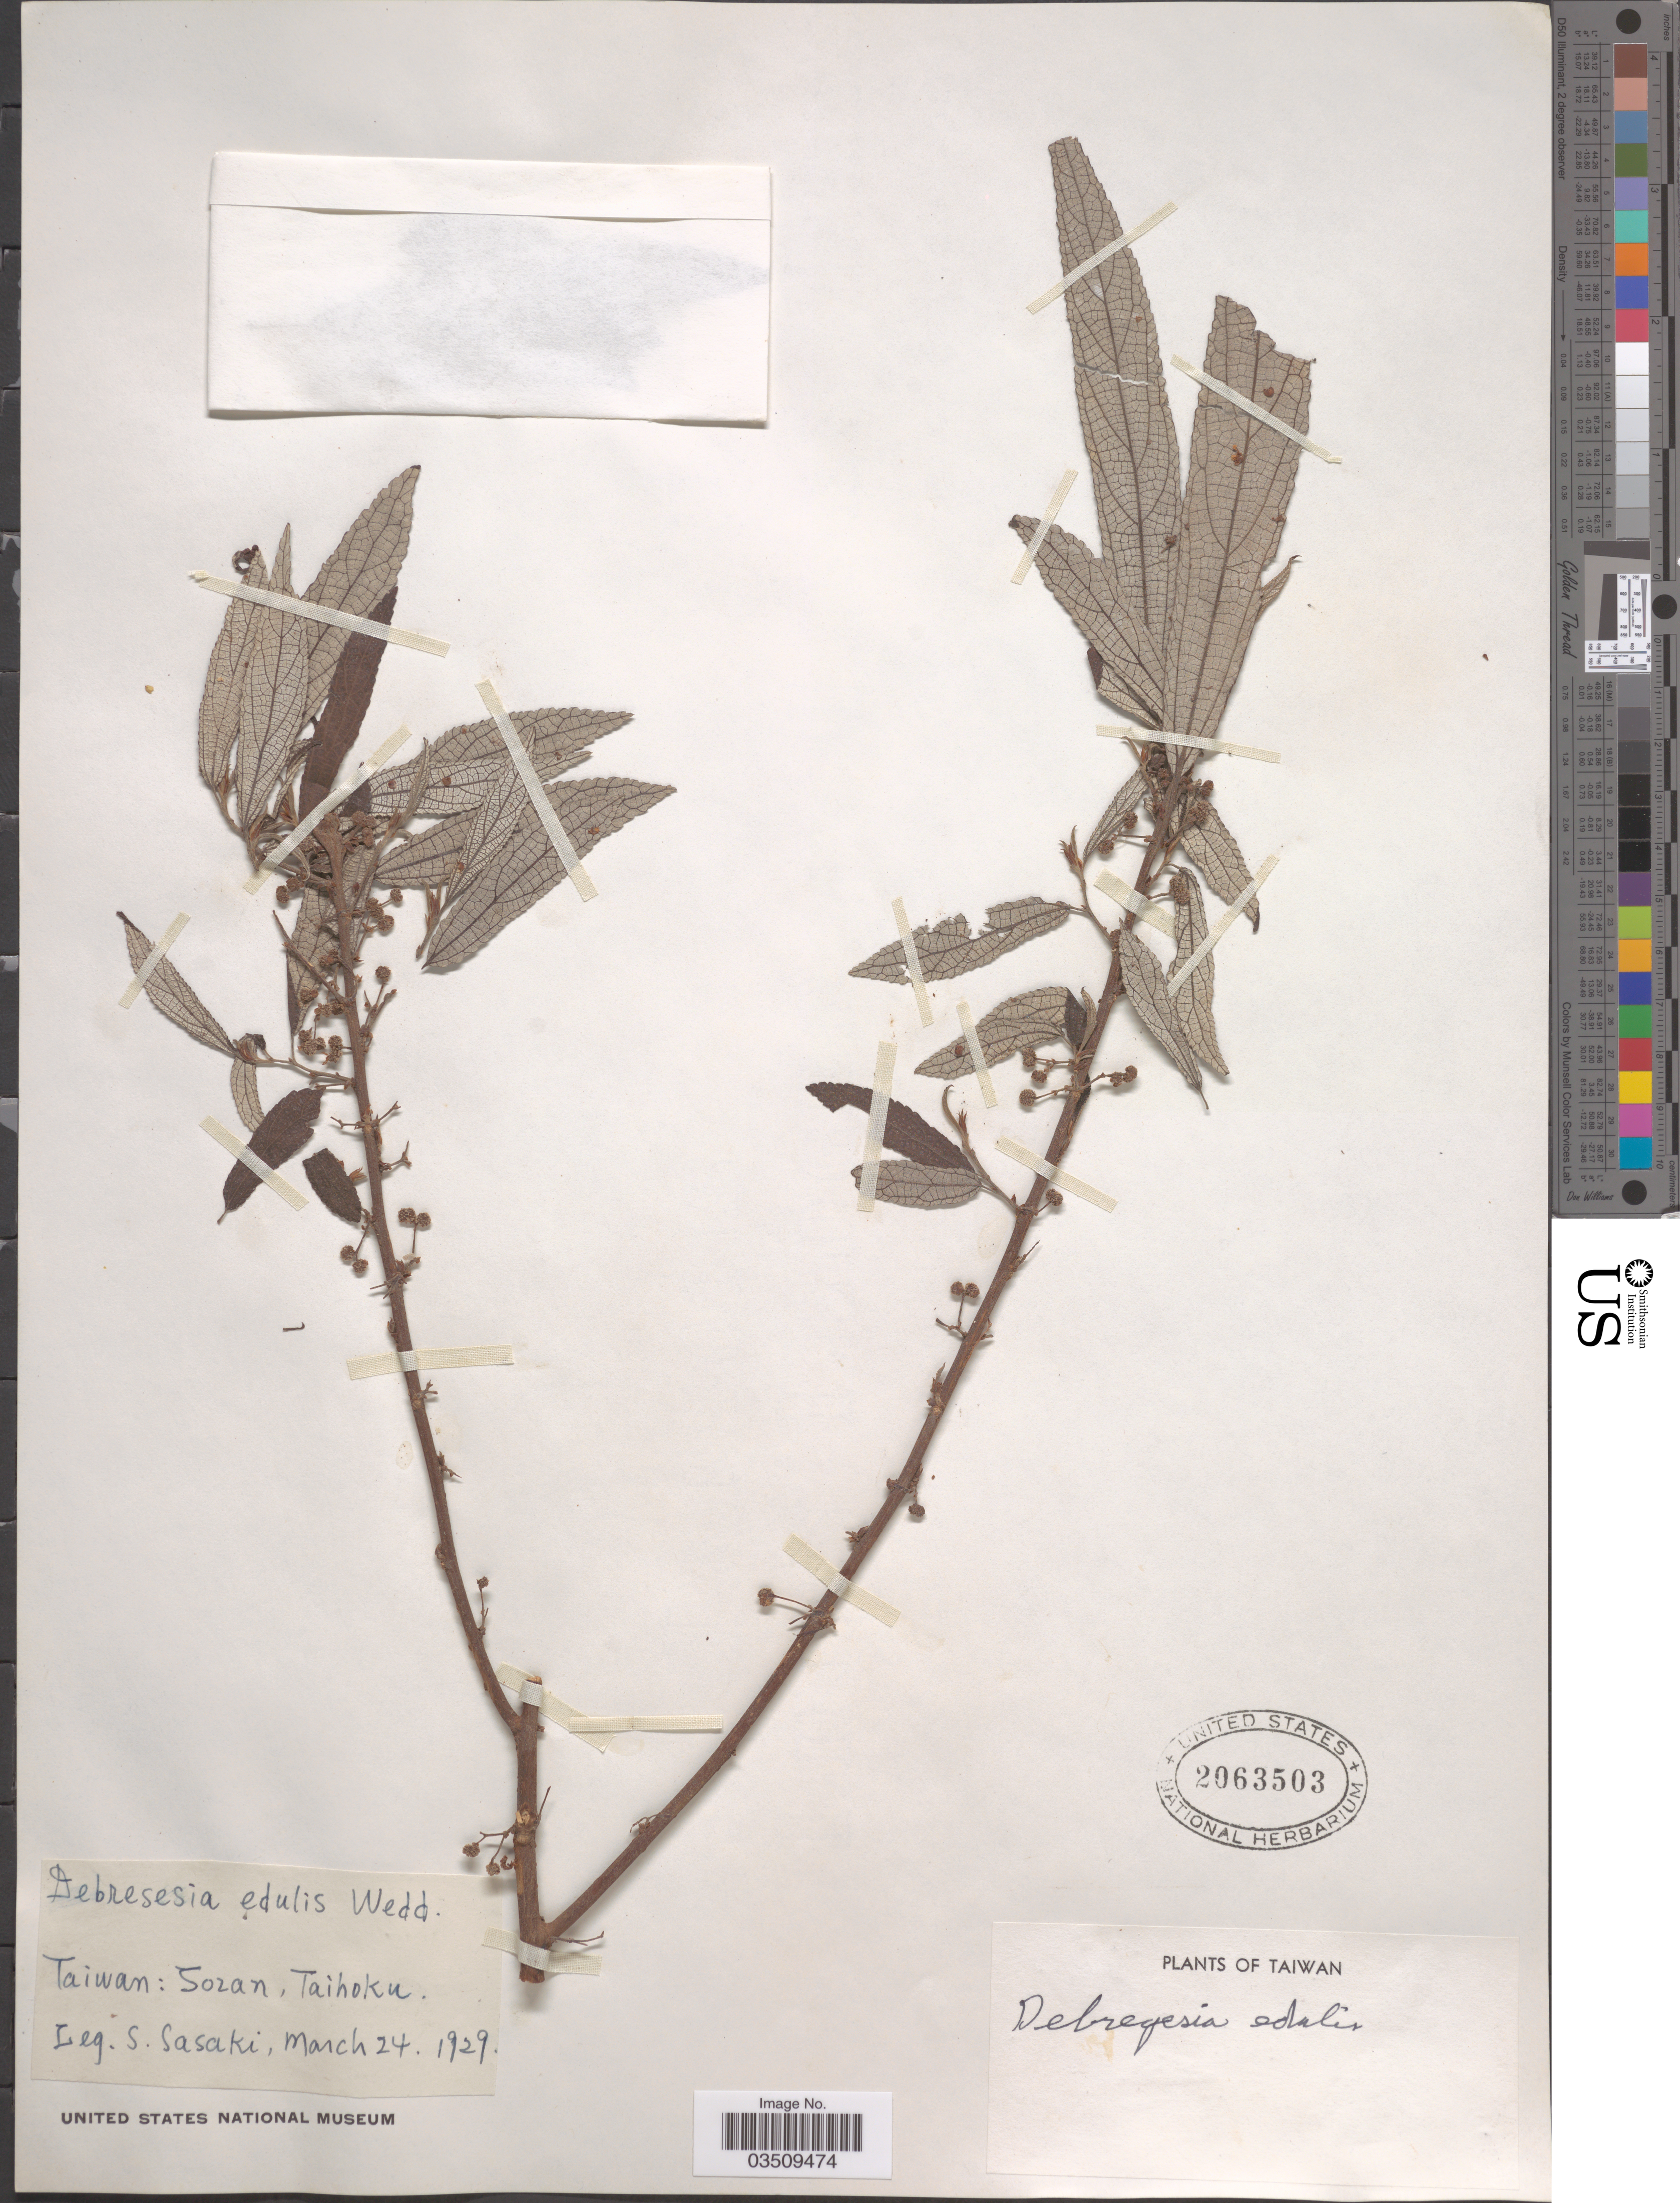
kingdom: Plantae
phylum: Tracheophyta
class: Magnoliopsida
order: Rosales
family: Urticaceae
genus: Debregeasia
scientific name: Debregeasia edulis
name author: (Siebold & Zucc.) Wedd.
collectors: S. Sasaki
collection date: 1929-03-24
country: Taiwan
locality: Sozan, Taihoku.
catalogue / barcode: US 2063503